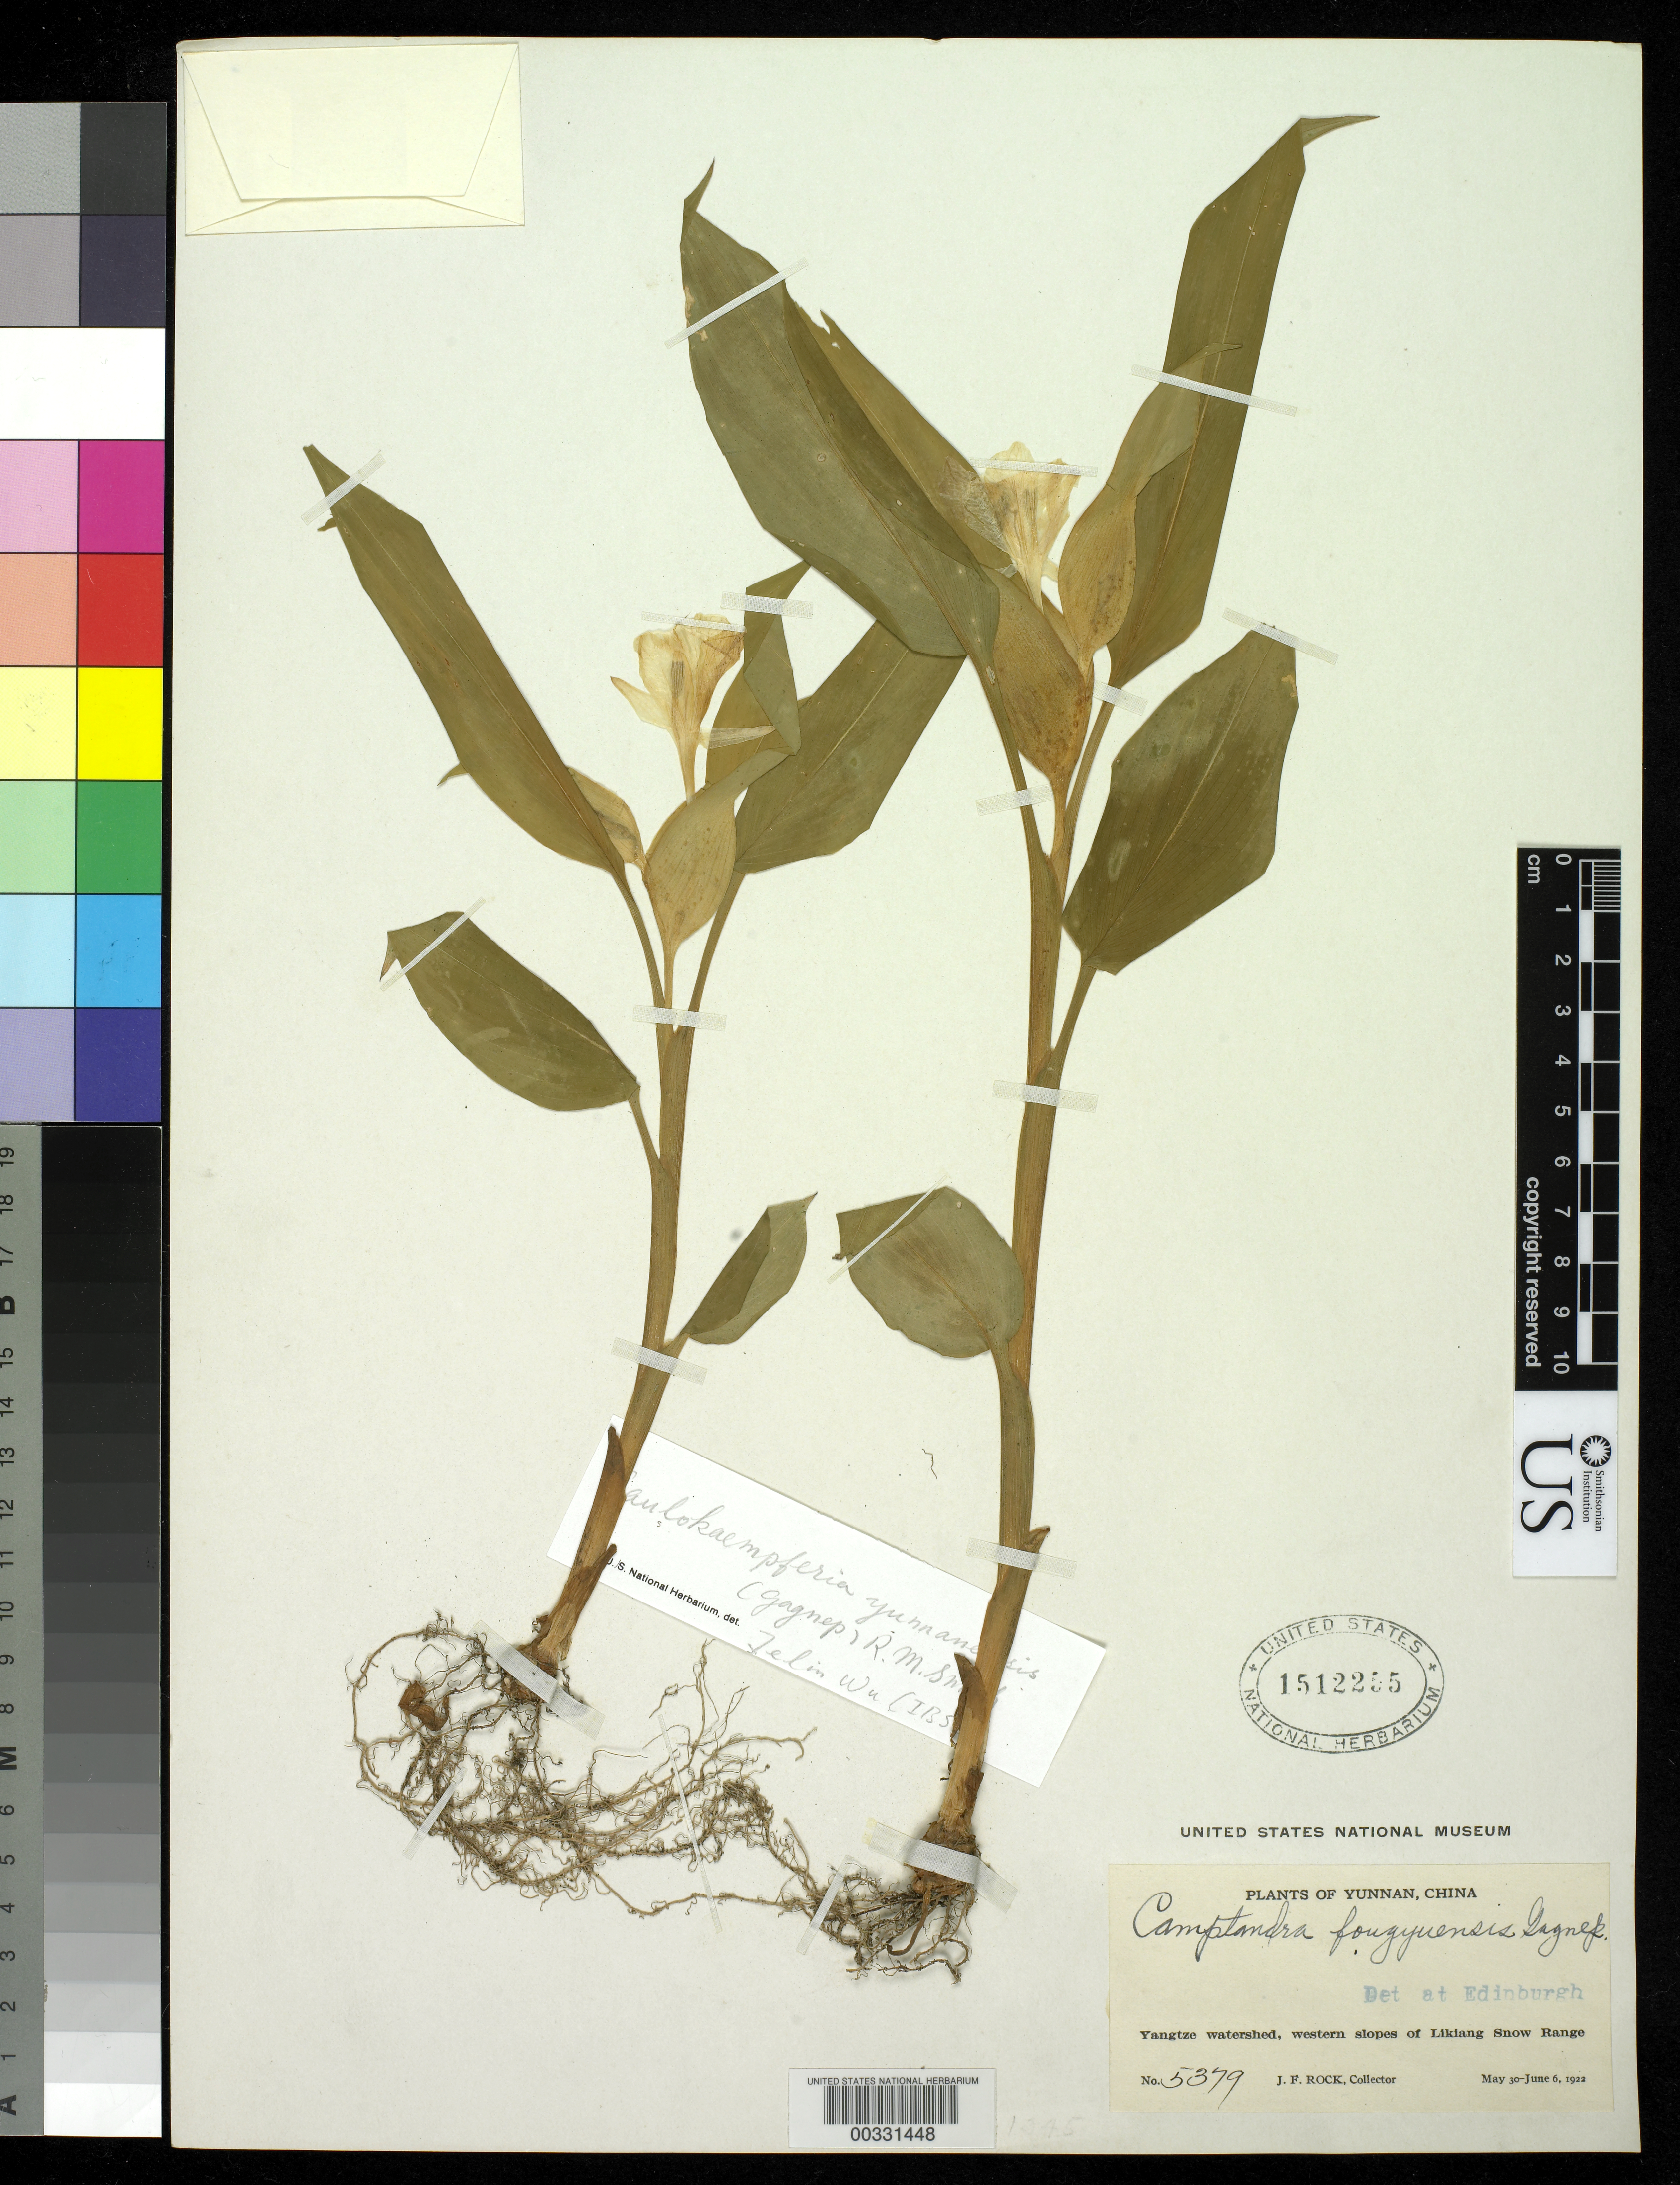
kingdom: Plantae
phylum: Tracheophyta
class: Liliopsida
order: Zingiberales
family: Zingiberaceae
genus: Camptandra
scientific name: Camptandra fongyuensis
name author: (Gagnep.) K. Schum.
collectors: J. F. Rock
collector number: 5379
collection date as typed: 30 May 1922 to 06 Jun 1922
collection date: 1922-05-30/1922-06-06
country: China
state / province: Yunnan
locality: Yangtze watershed, western slopes of Likiang snow range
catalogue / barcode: US 1512255